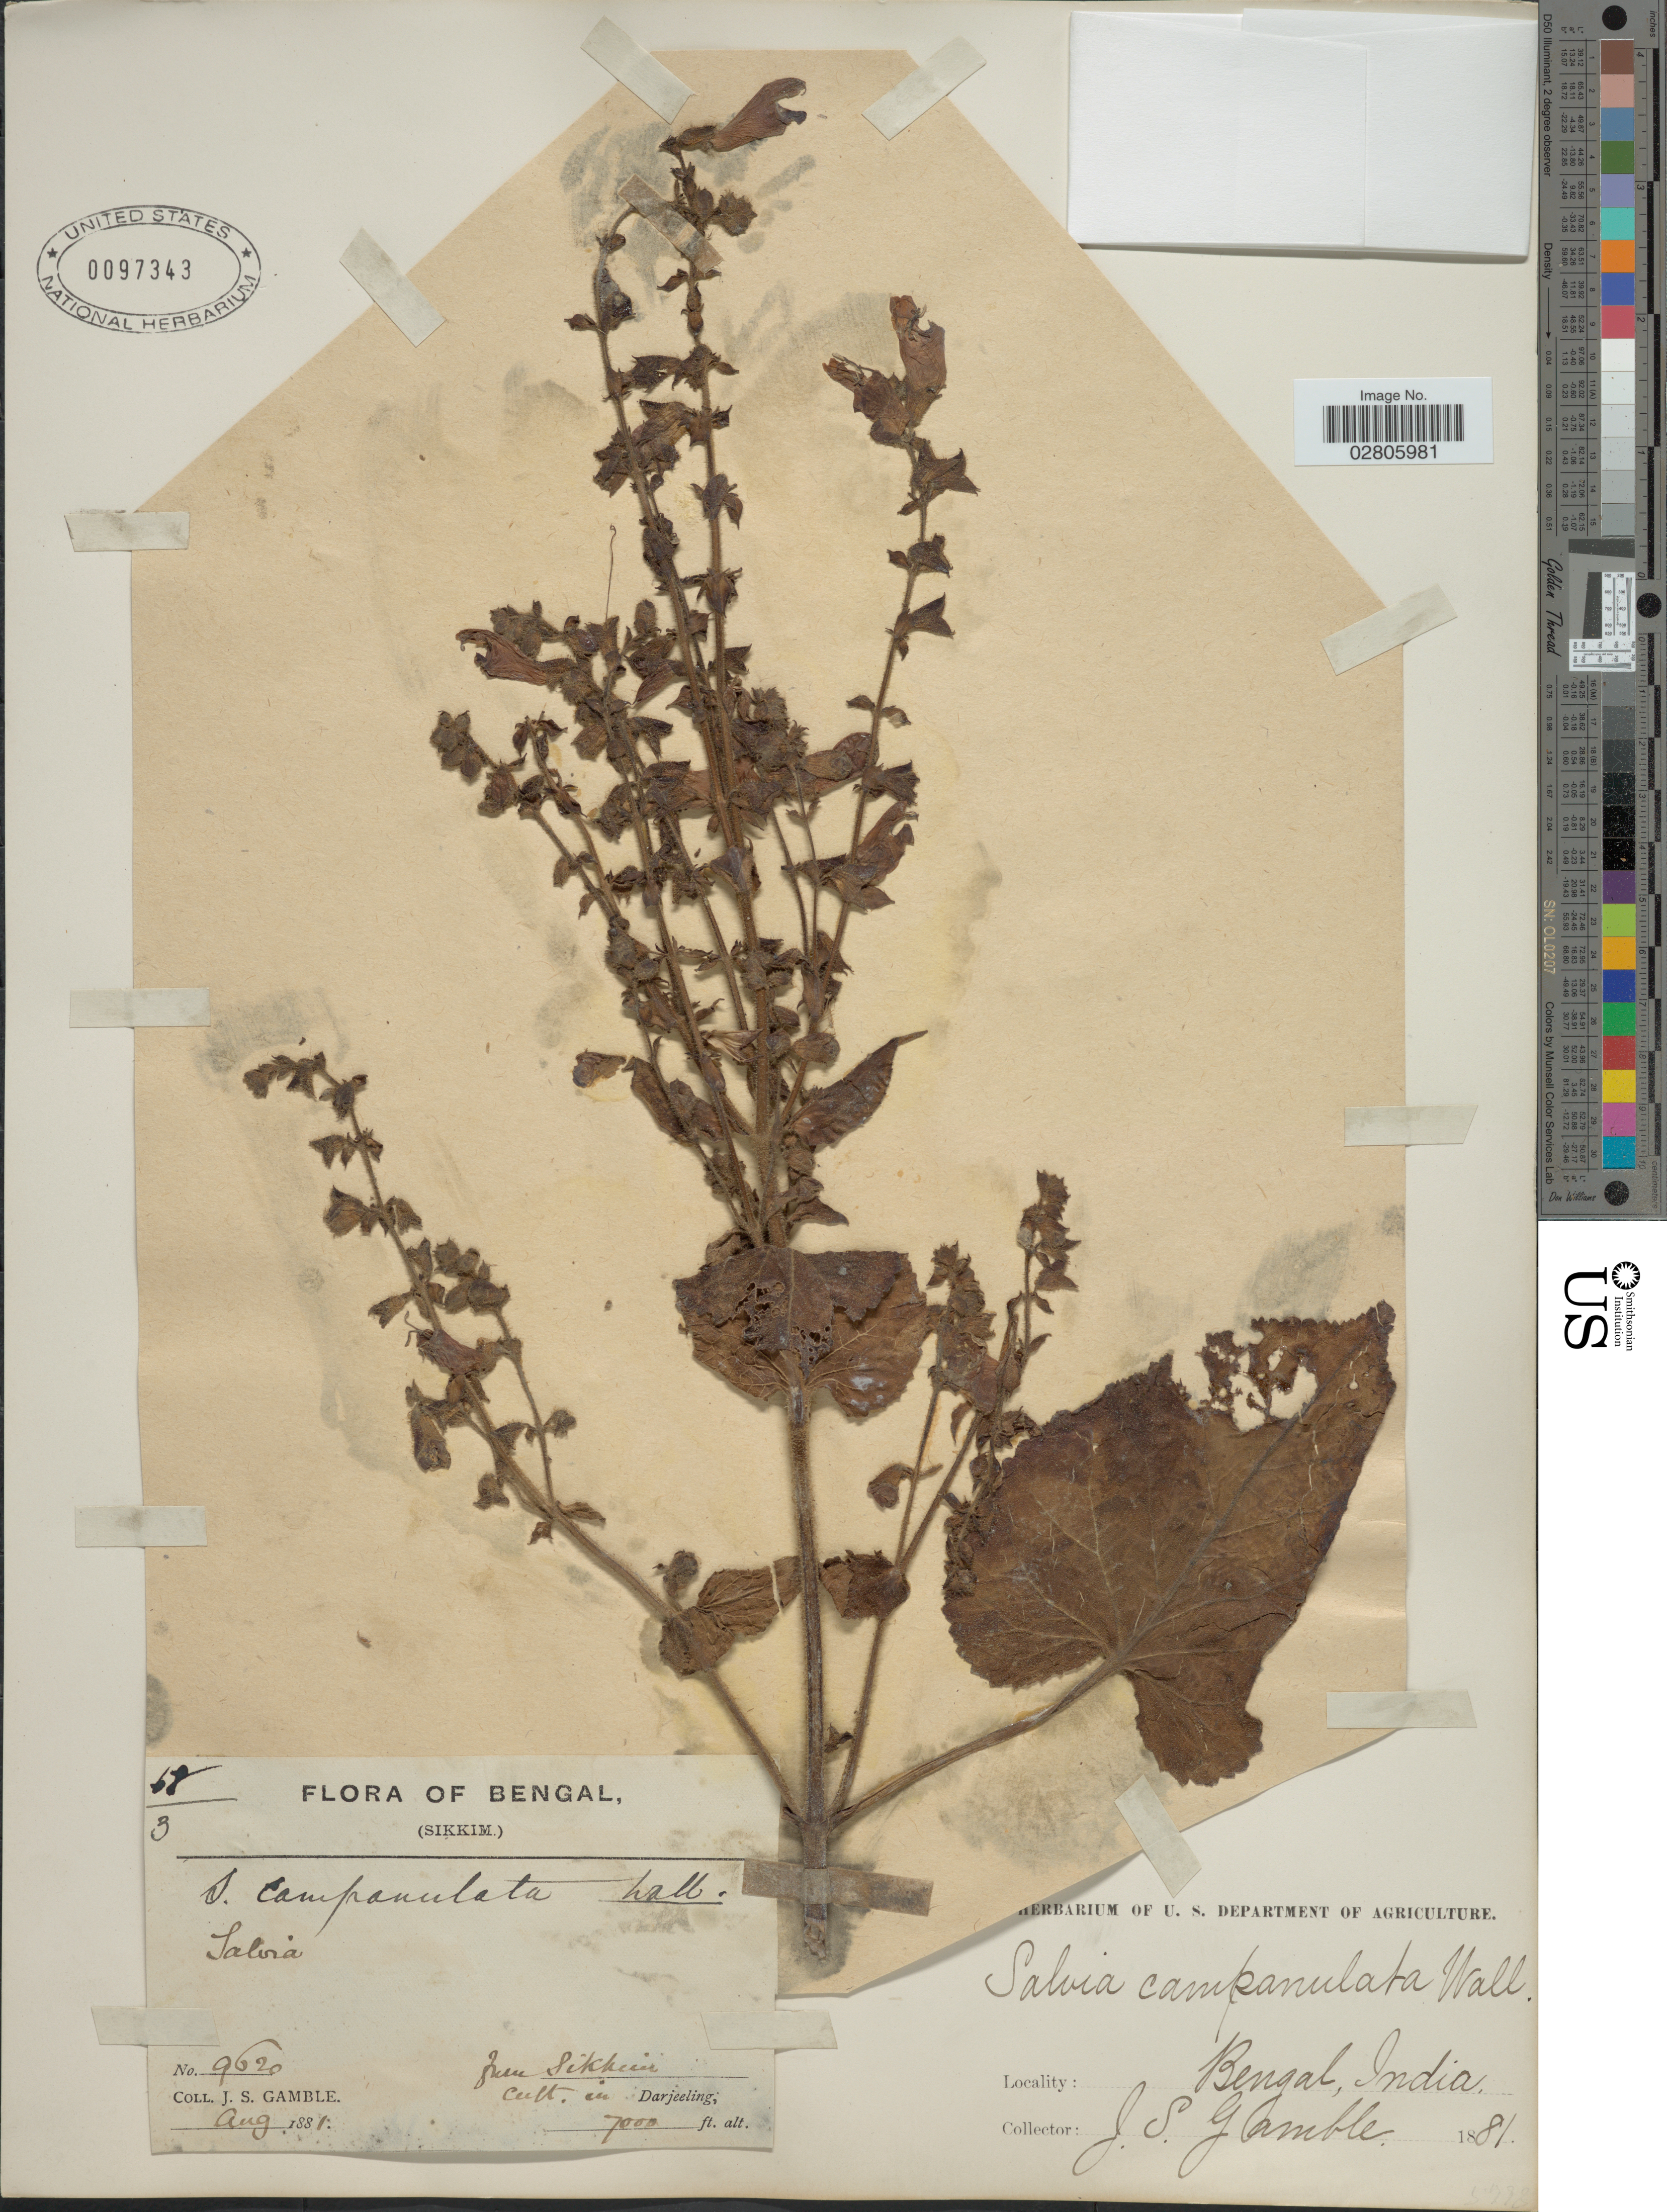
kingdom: Plantae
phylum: Tracheophyta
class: Magnoliopsida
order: Lamiales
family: Lamiaceae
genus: Salvia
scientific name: Salvia campanulata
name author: Wall. ex Benth.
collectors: J. S. Gamble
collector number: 9620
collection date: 1881-08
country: India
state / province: Sikkim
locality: Bengal, cult. in Darjeeling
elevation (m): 2134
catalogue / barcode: US 97343